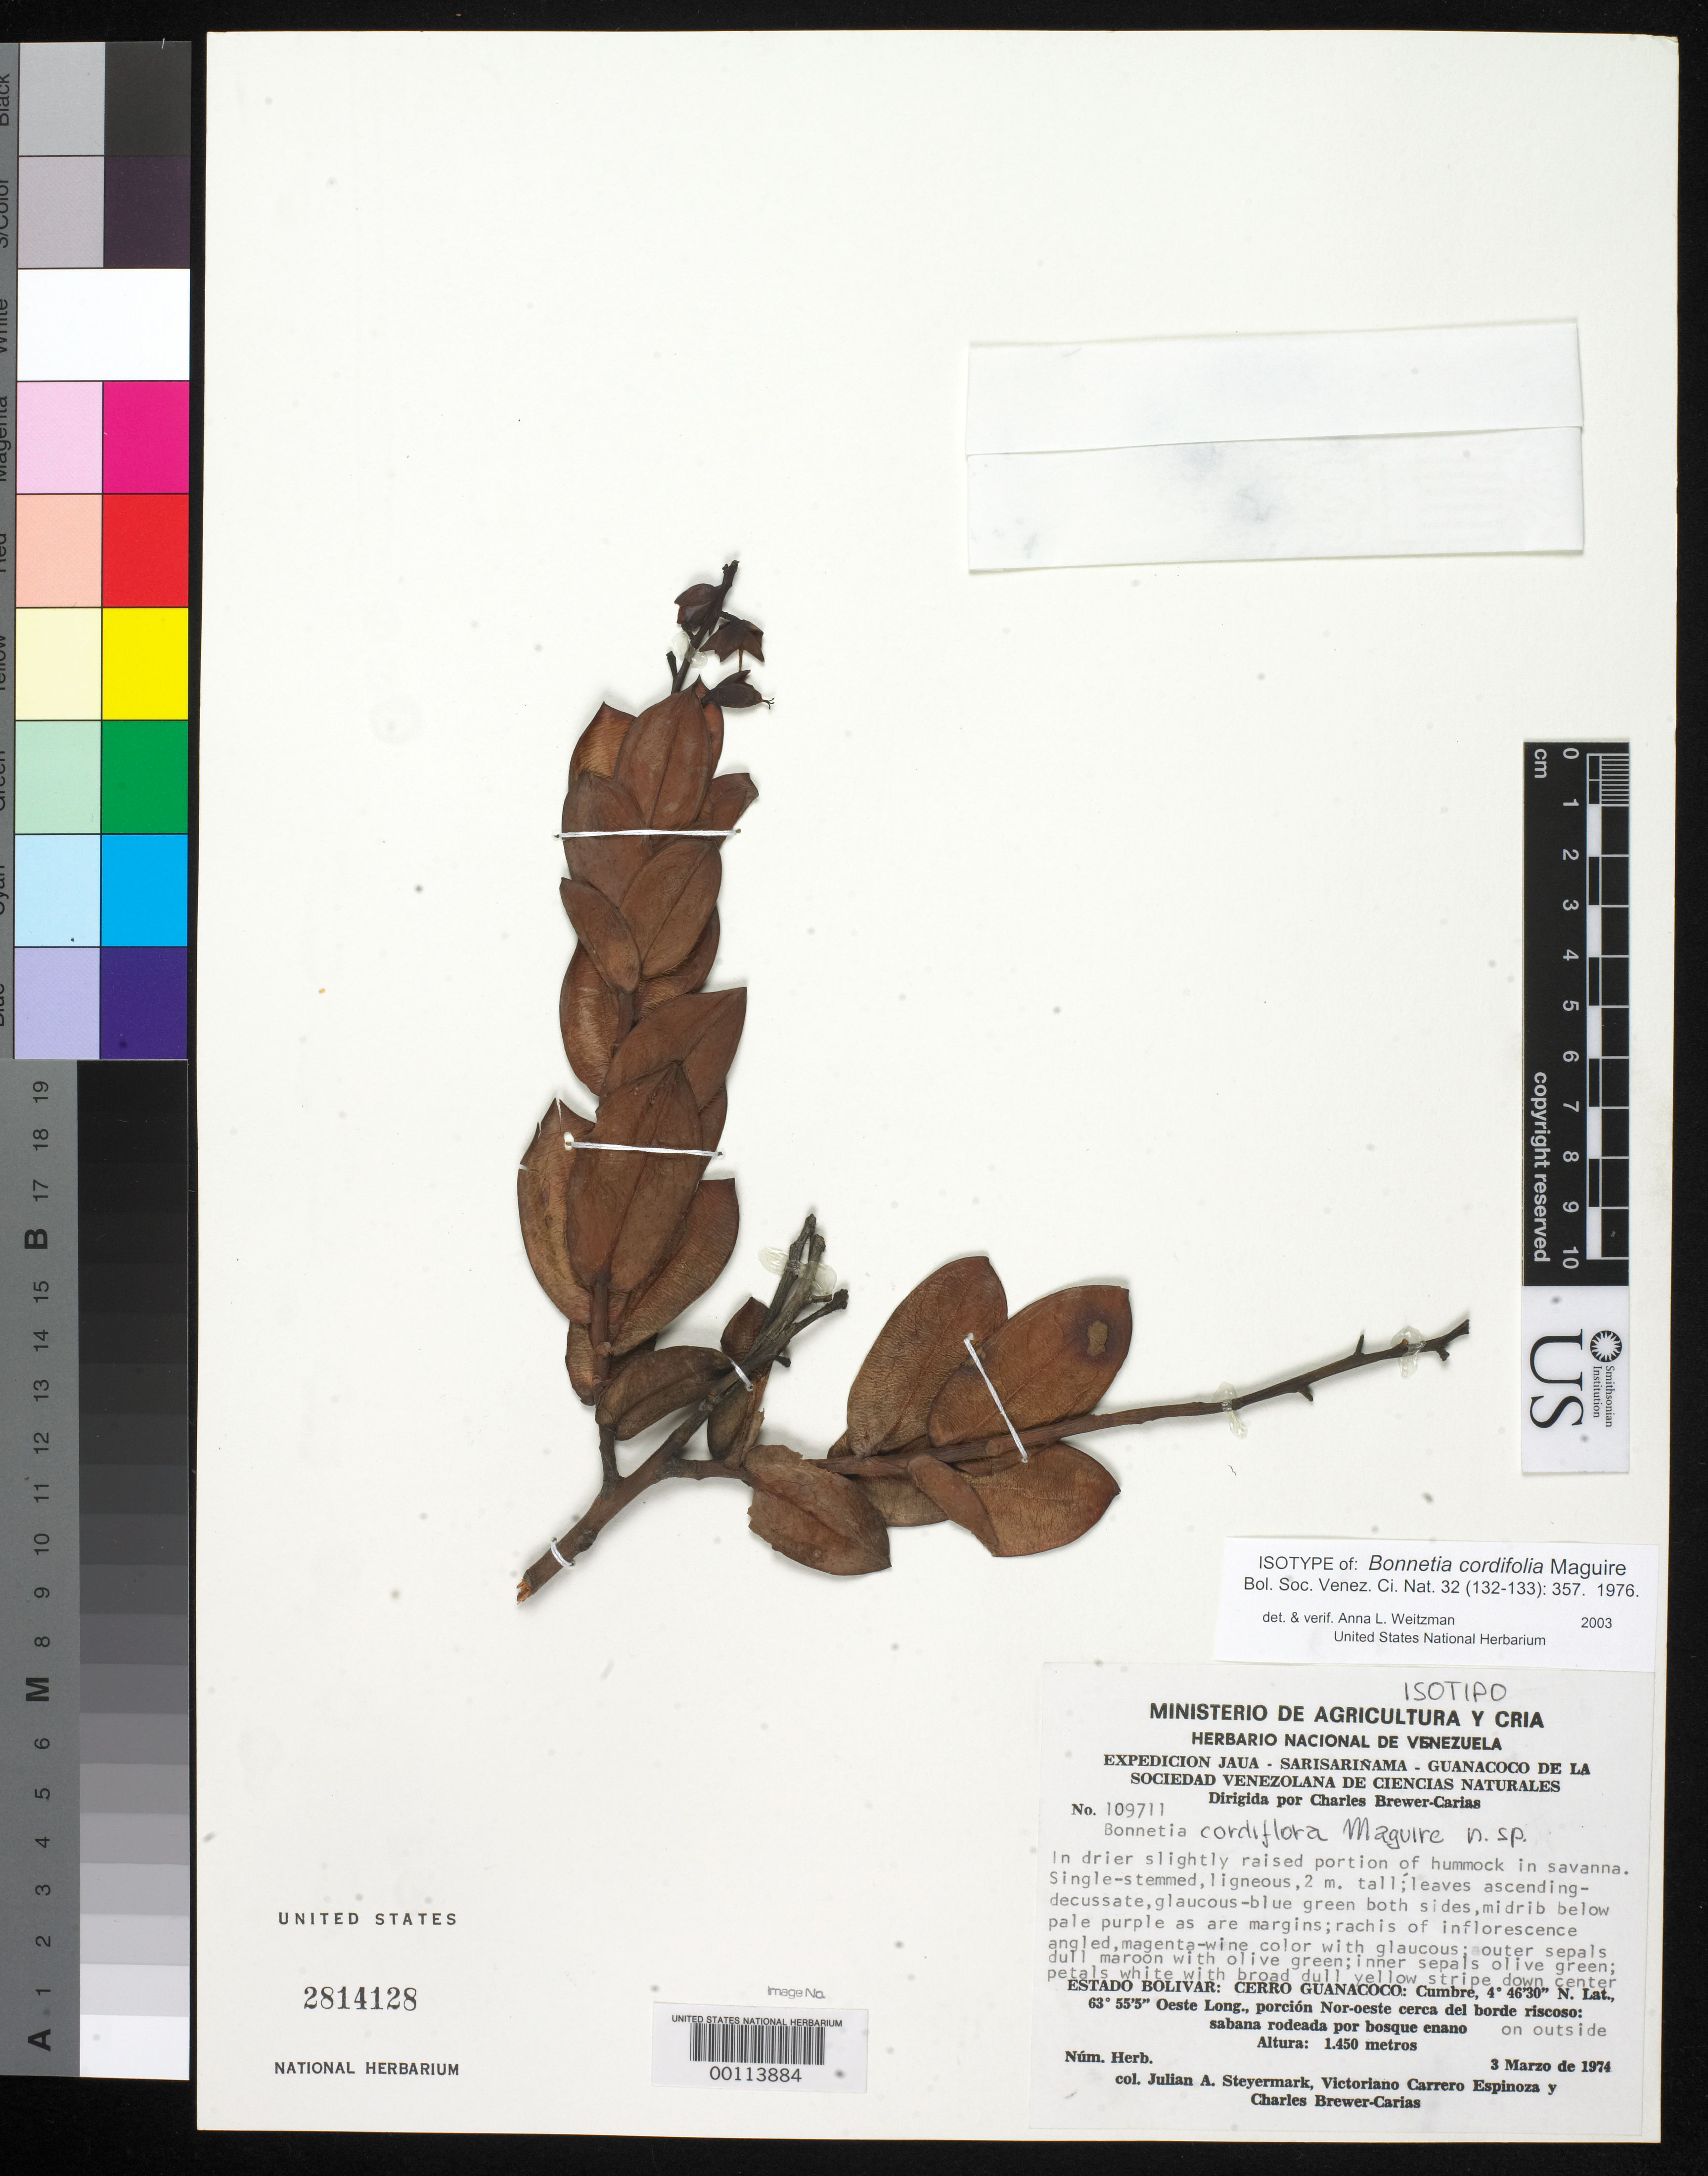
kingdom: Plantae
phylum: Tracheophyta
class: Magnoliopsida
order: Malpighiales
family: Bonnetiaceae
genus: Bonnetia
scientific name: Bonnetia cordifolia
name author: Maguire in Steyerm. & Brewer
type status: Isotype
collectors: J. Steyermark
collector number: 109711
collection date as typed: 03 Mar 1974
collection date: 1974-03-03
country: Venezuela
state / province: Bolivar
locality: Cerro Guanacaco.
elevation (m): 1450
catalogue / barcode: US 2814128